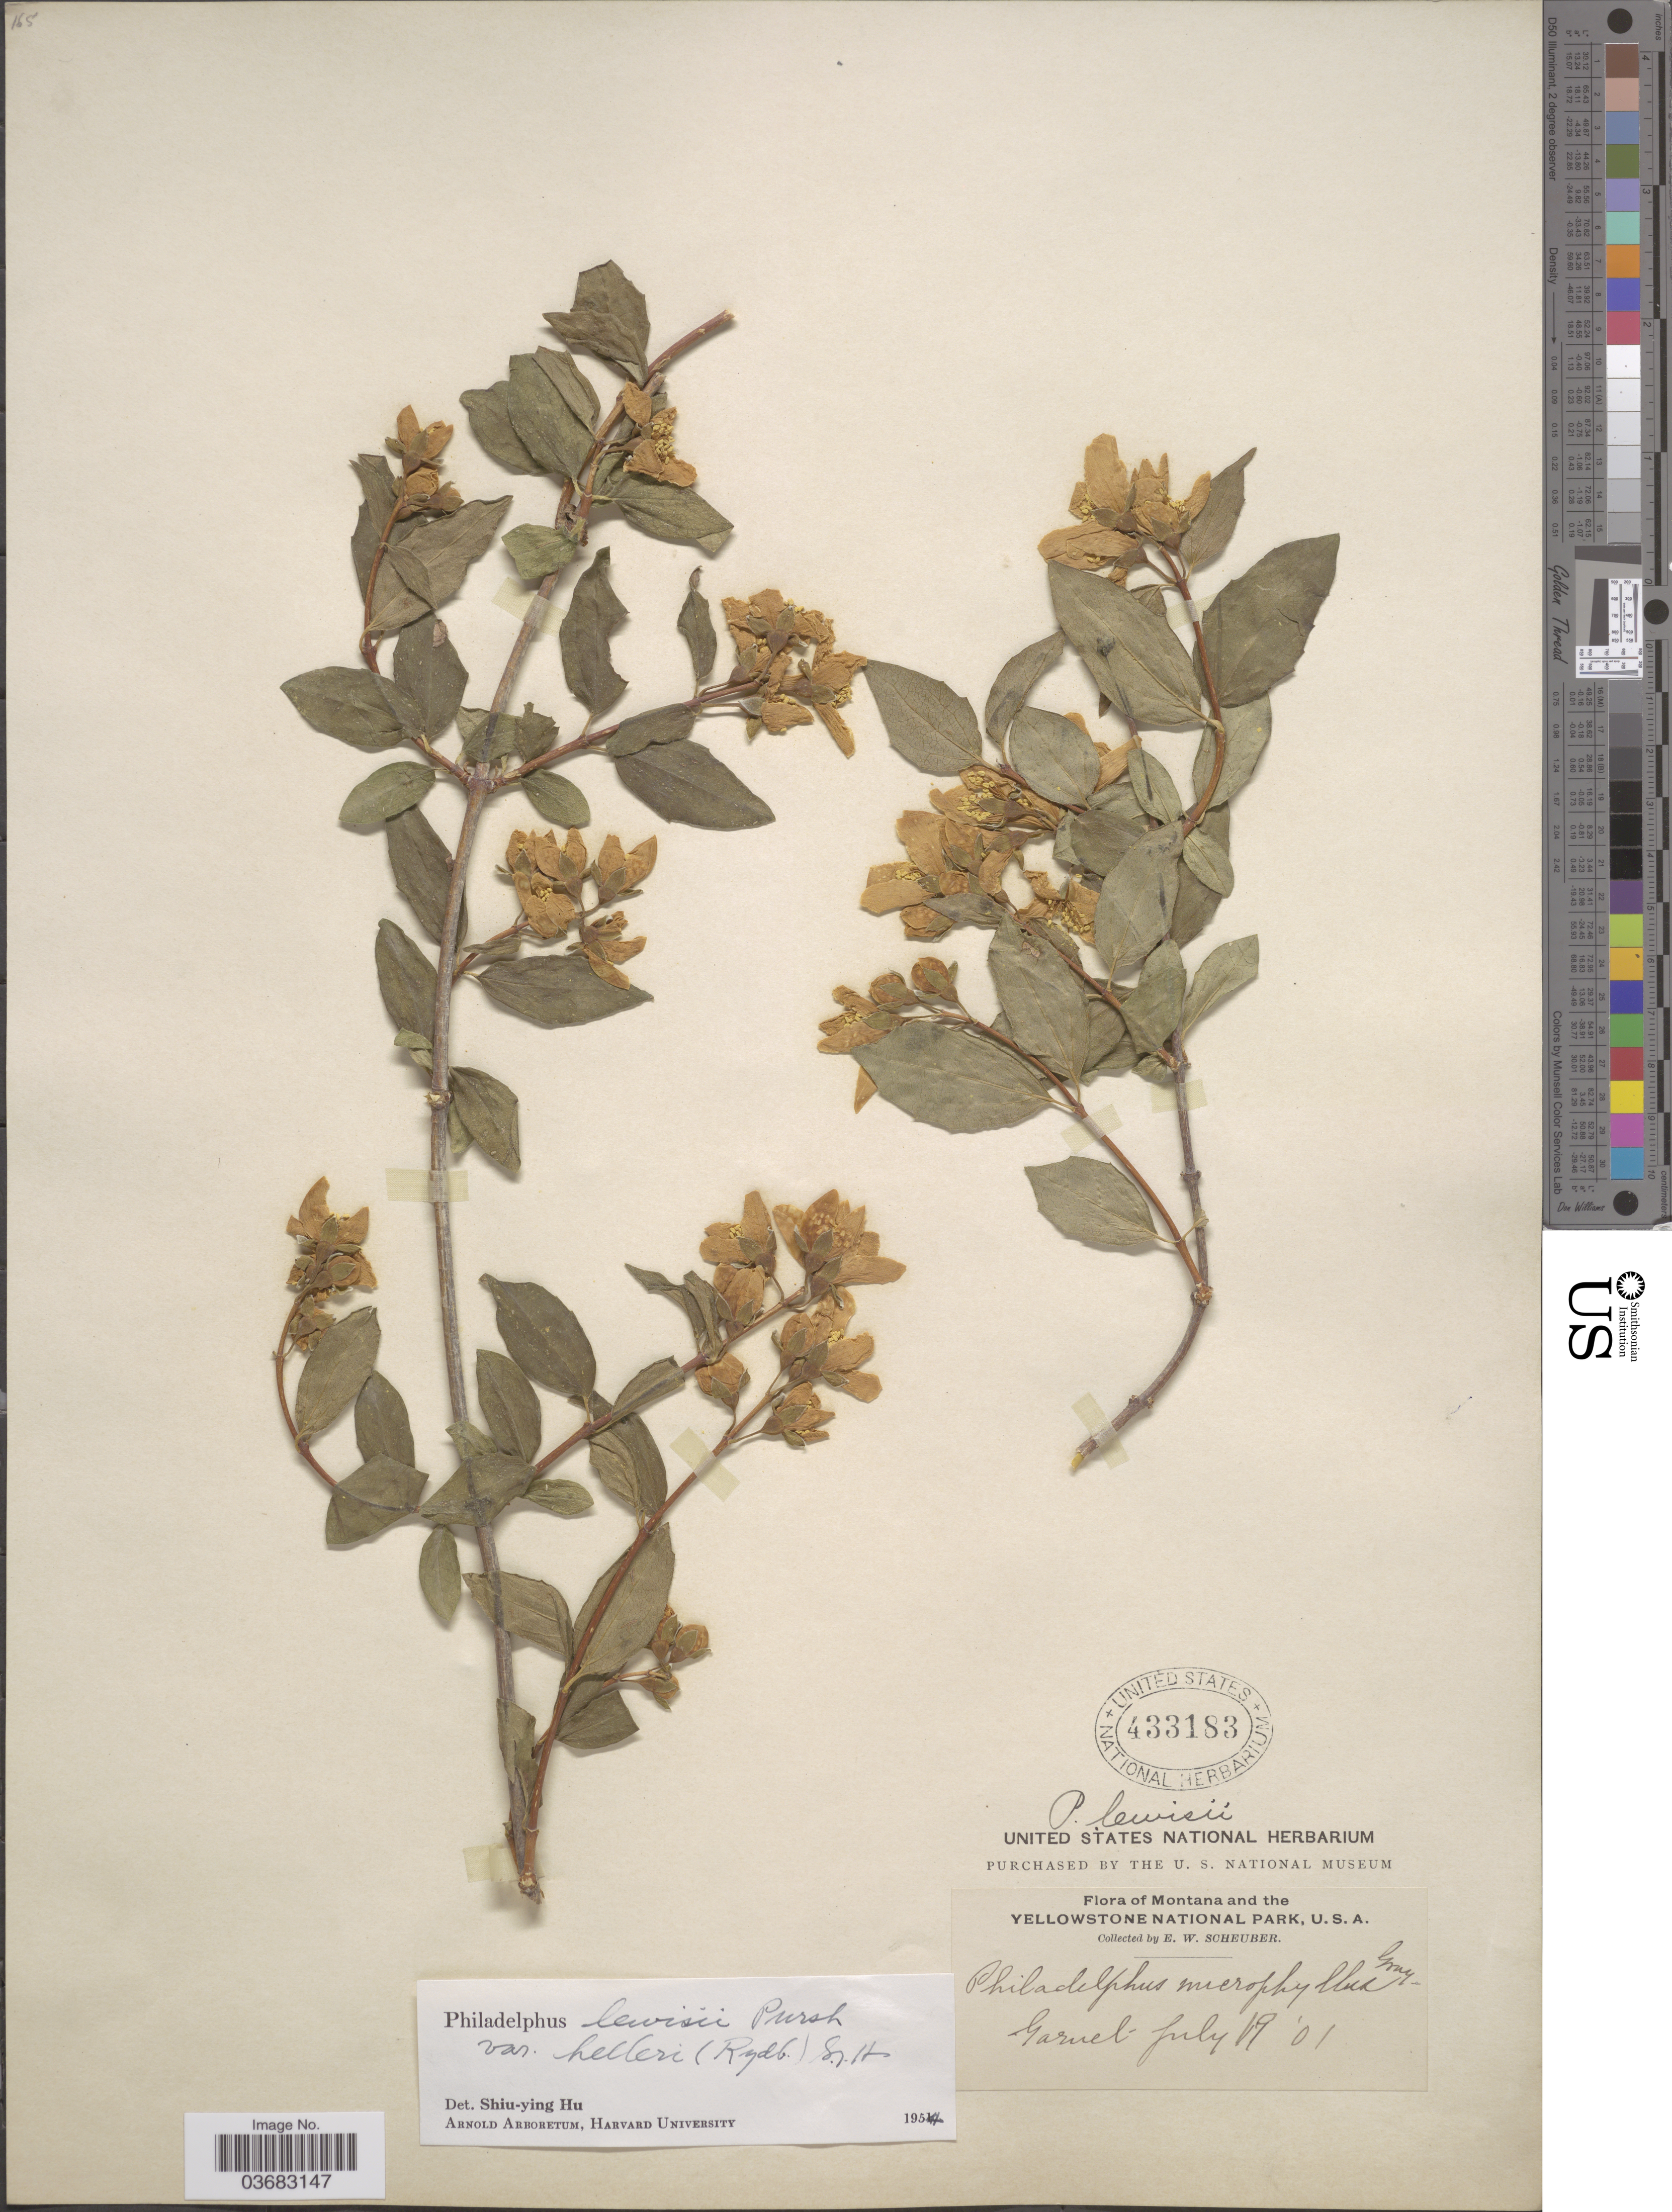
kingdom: Plantae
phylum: Tracheophyta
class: Magnoliopsida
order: Cornales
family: Hydrangeaceae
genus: Philadelphus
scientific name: Philadelphus lewisii var. helleri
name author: (Rydb.) S.Y. Hu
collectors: E. Scheuber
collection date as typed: Transcribed d/m/y: 19/7/1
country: United States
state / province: Montana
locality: Yellowstone National Park. Garnet.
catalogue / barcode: US 433183